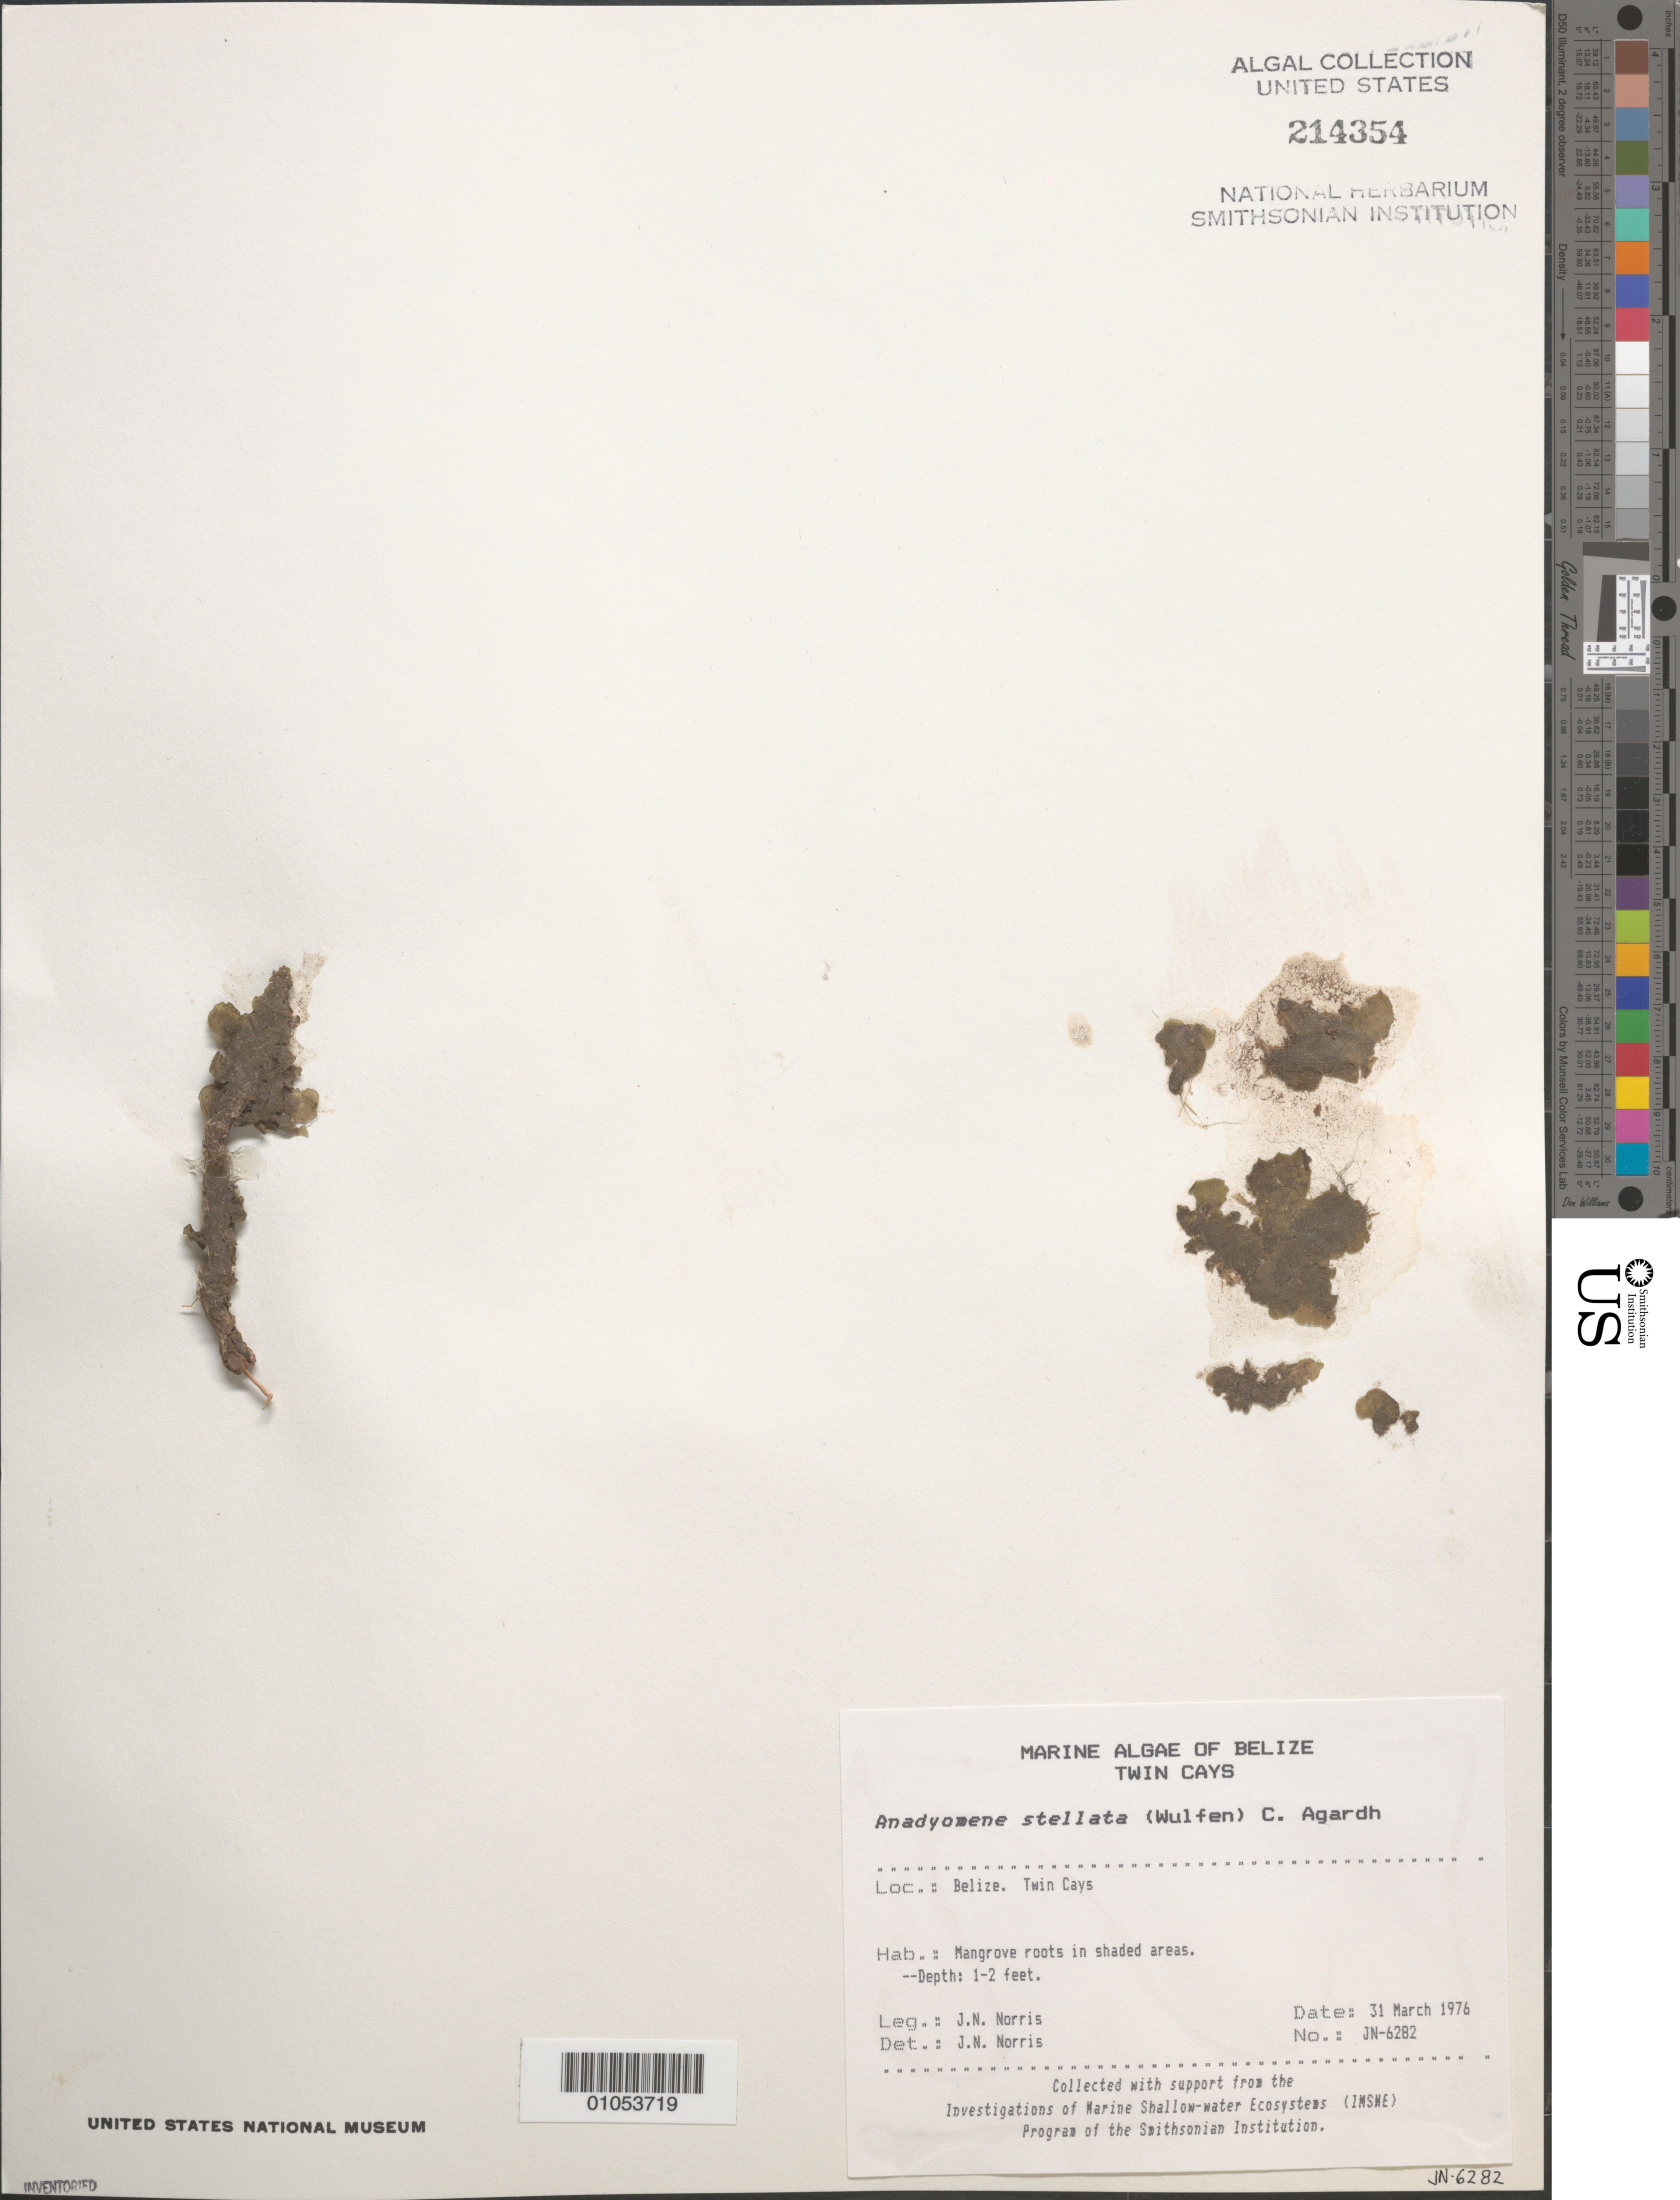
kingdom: Plantae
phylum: Chlorophyta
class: Ulvophyceae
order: Cladophorales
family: Anadyomenaceae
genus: Anadyomene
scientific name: Anadyomene stellata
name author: (Wulfen) C. Agardh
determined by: Norris, James N.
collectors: J. N. Norris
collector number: JN-6282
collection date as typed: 31 Mar 1976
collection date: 1976-03-31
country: Belize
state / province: Stann Creek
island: Twin Cays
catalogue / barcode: US 214354